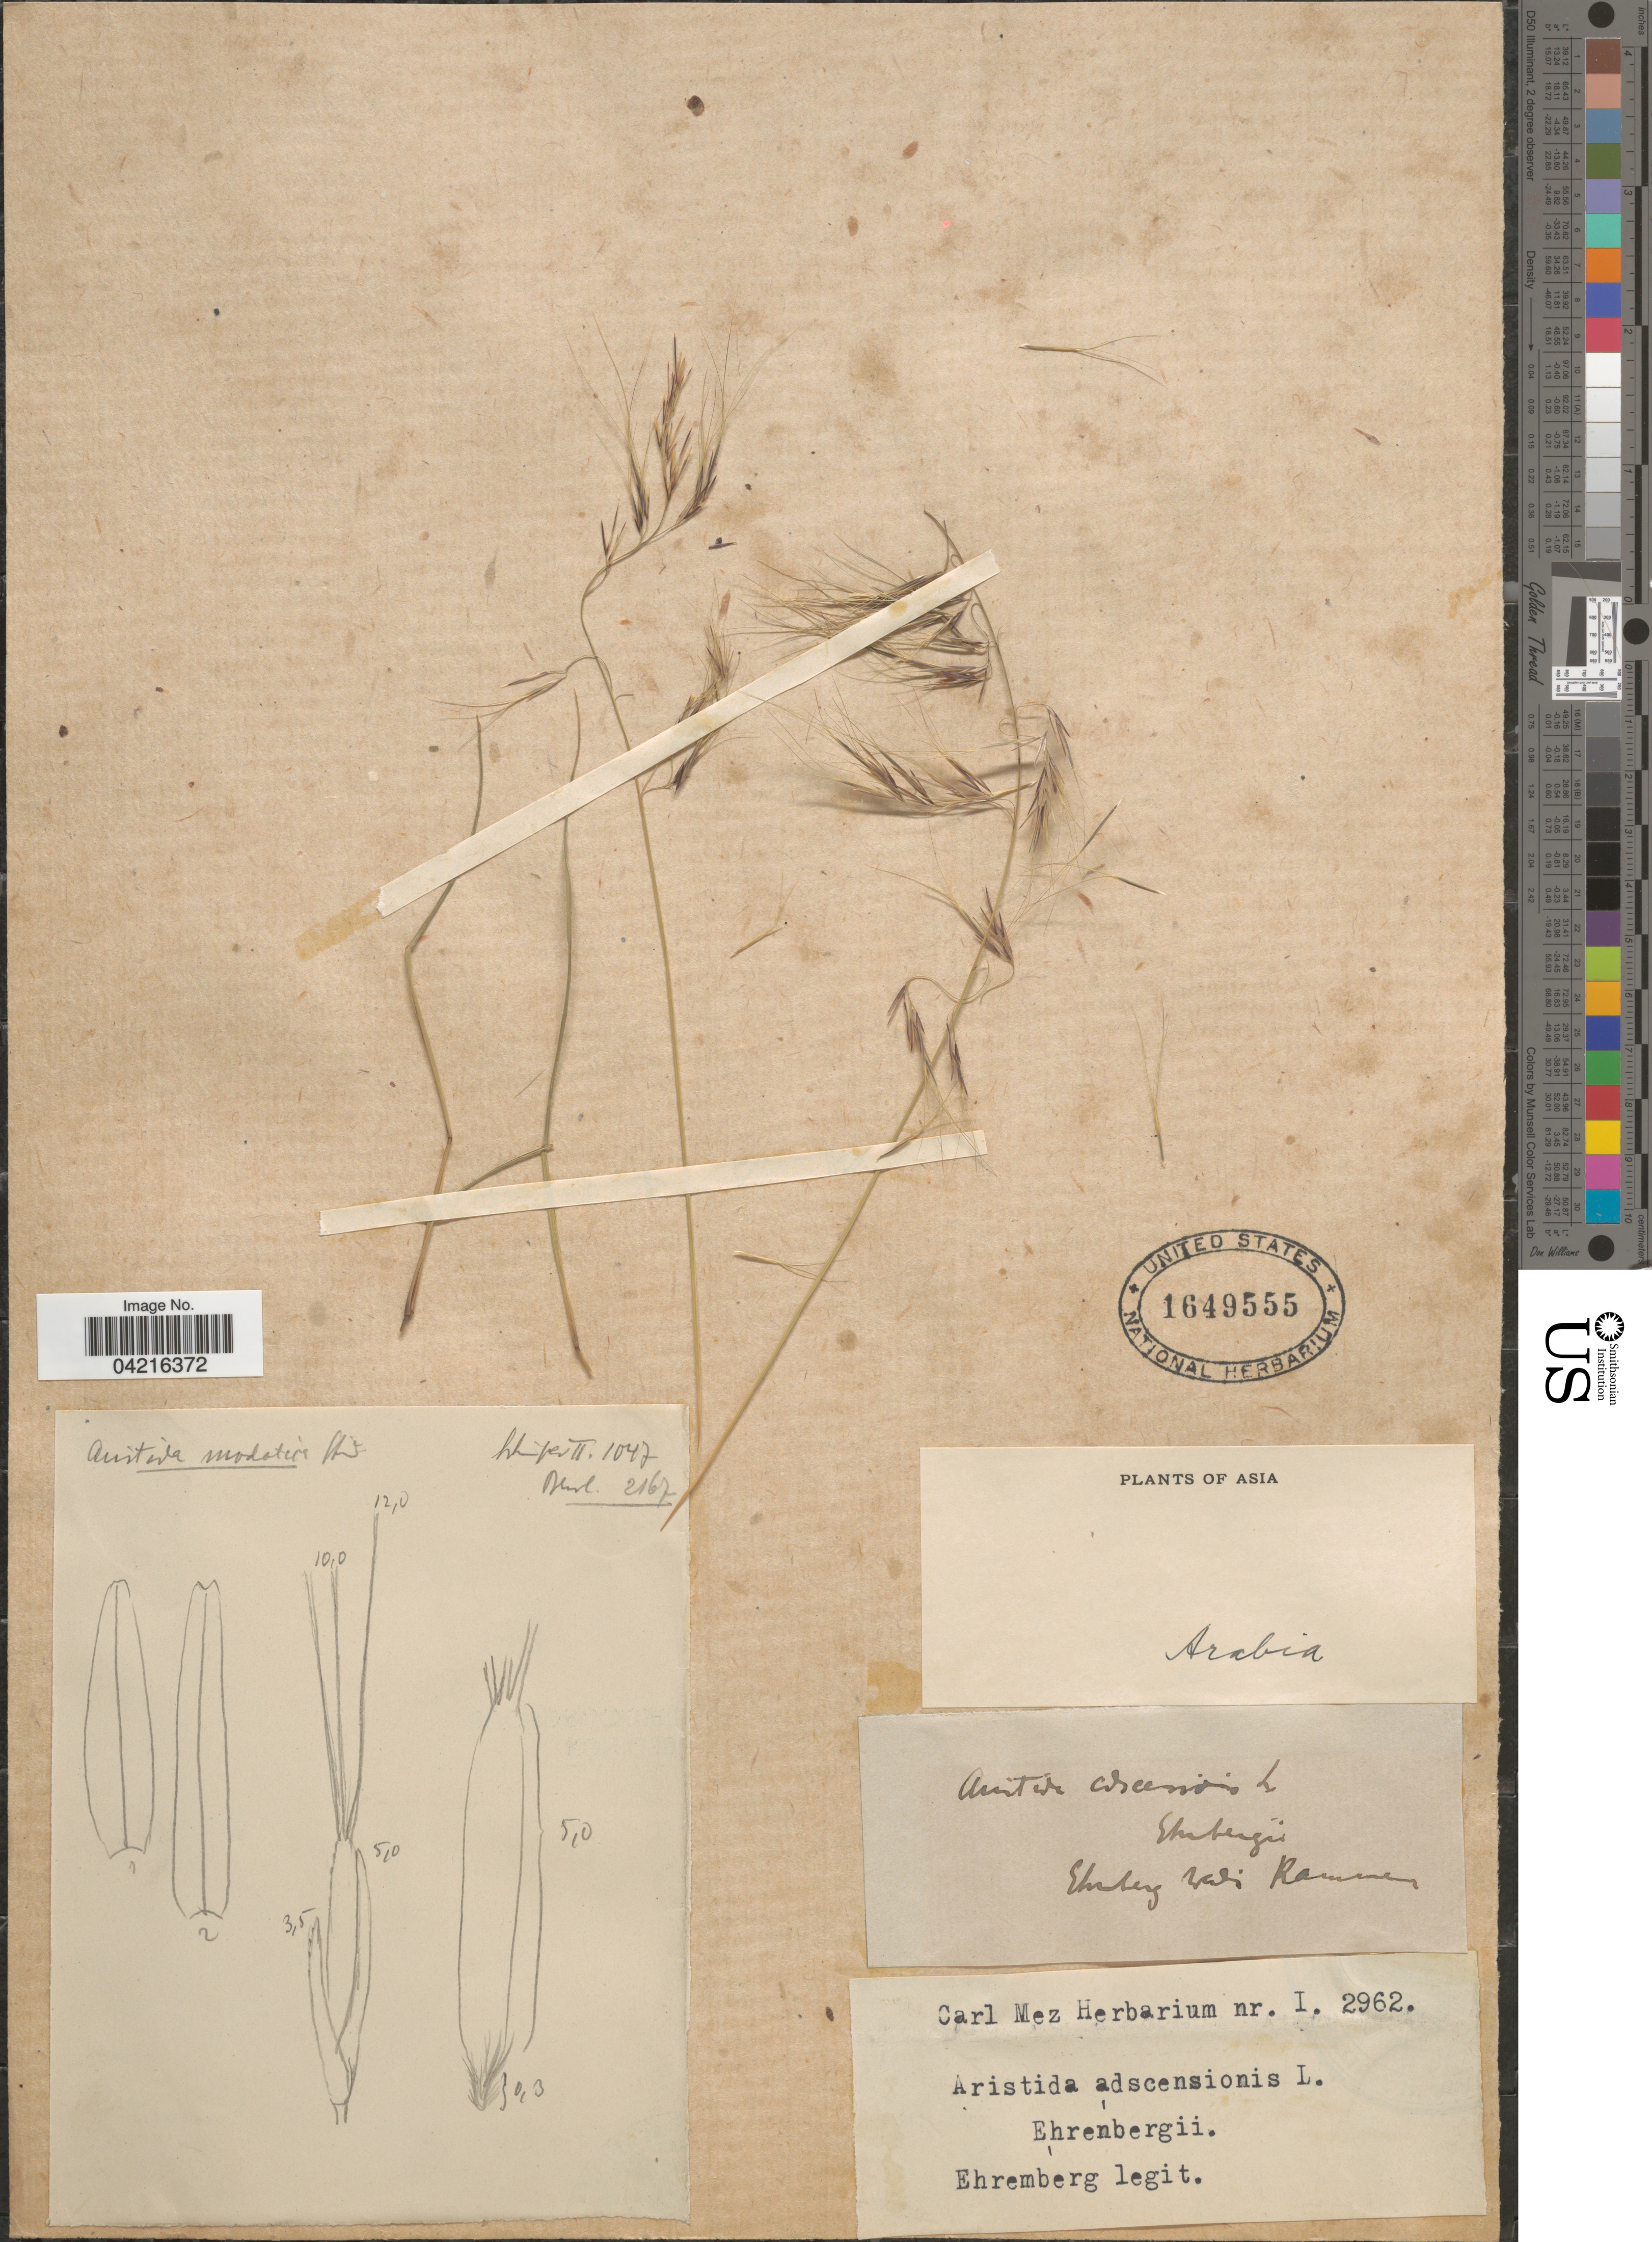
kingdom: Plantae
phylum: Tracheophyta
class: Liliopsida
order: Poales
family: Poaceae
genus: Aristida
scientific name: Aristida adscensionis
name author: L.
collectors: -. Ehrenberg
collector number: I.2962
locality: Asia. Arabia.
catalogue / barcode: US 1649555